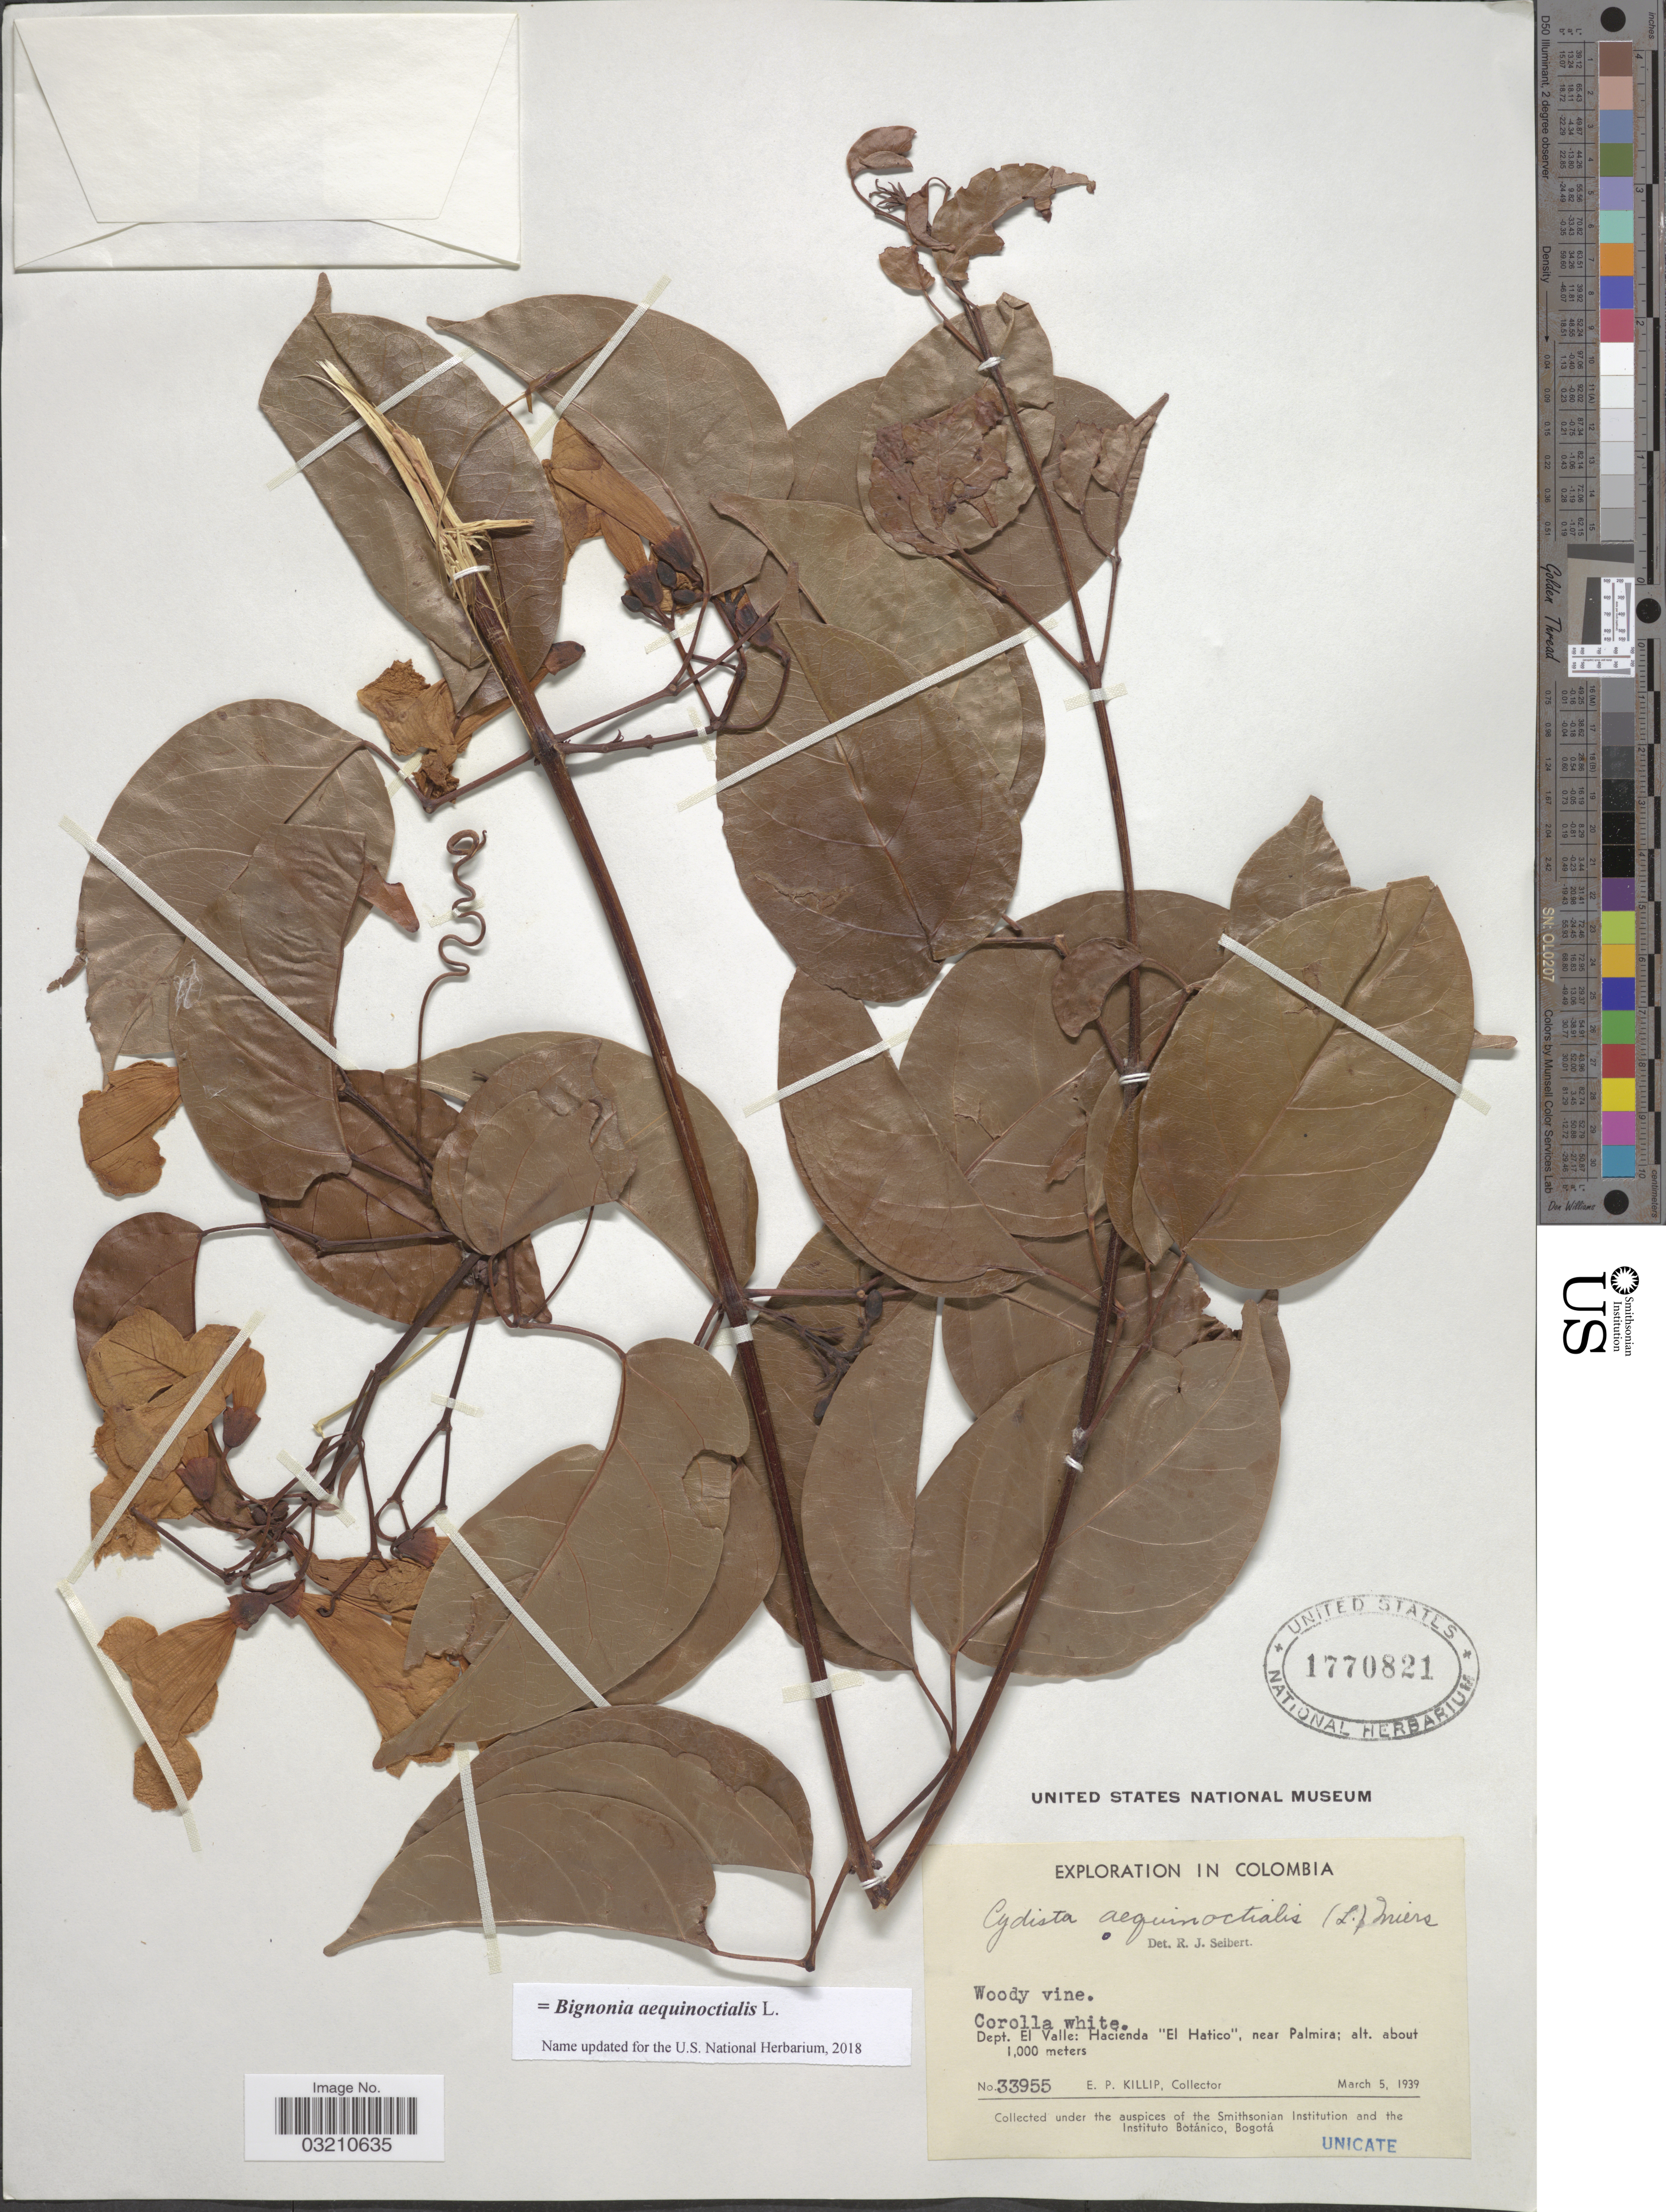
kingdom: Plantae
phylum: Tracheophyta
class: Magnoliopsida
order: Lamiales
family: Bignoniaceae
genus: Bignonia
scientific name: Bignonia aequinoctialis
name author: L.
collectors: E. P. Killip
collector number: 33955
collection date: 1939-03-05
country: Colombia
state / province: Valle del Cauca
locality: Dept. El Valle: Hacienda "El Hatico", near Palmira.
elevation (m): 1000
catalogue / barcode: US 1770821